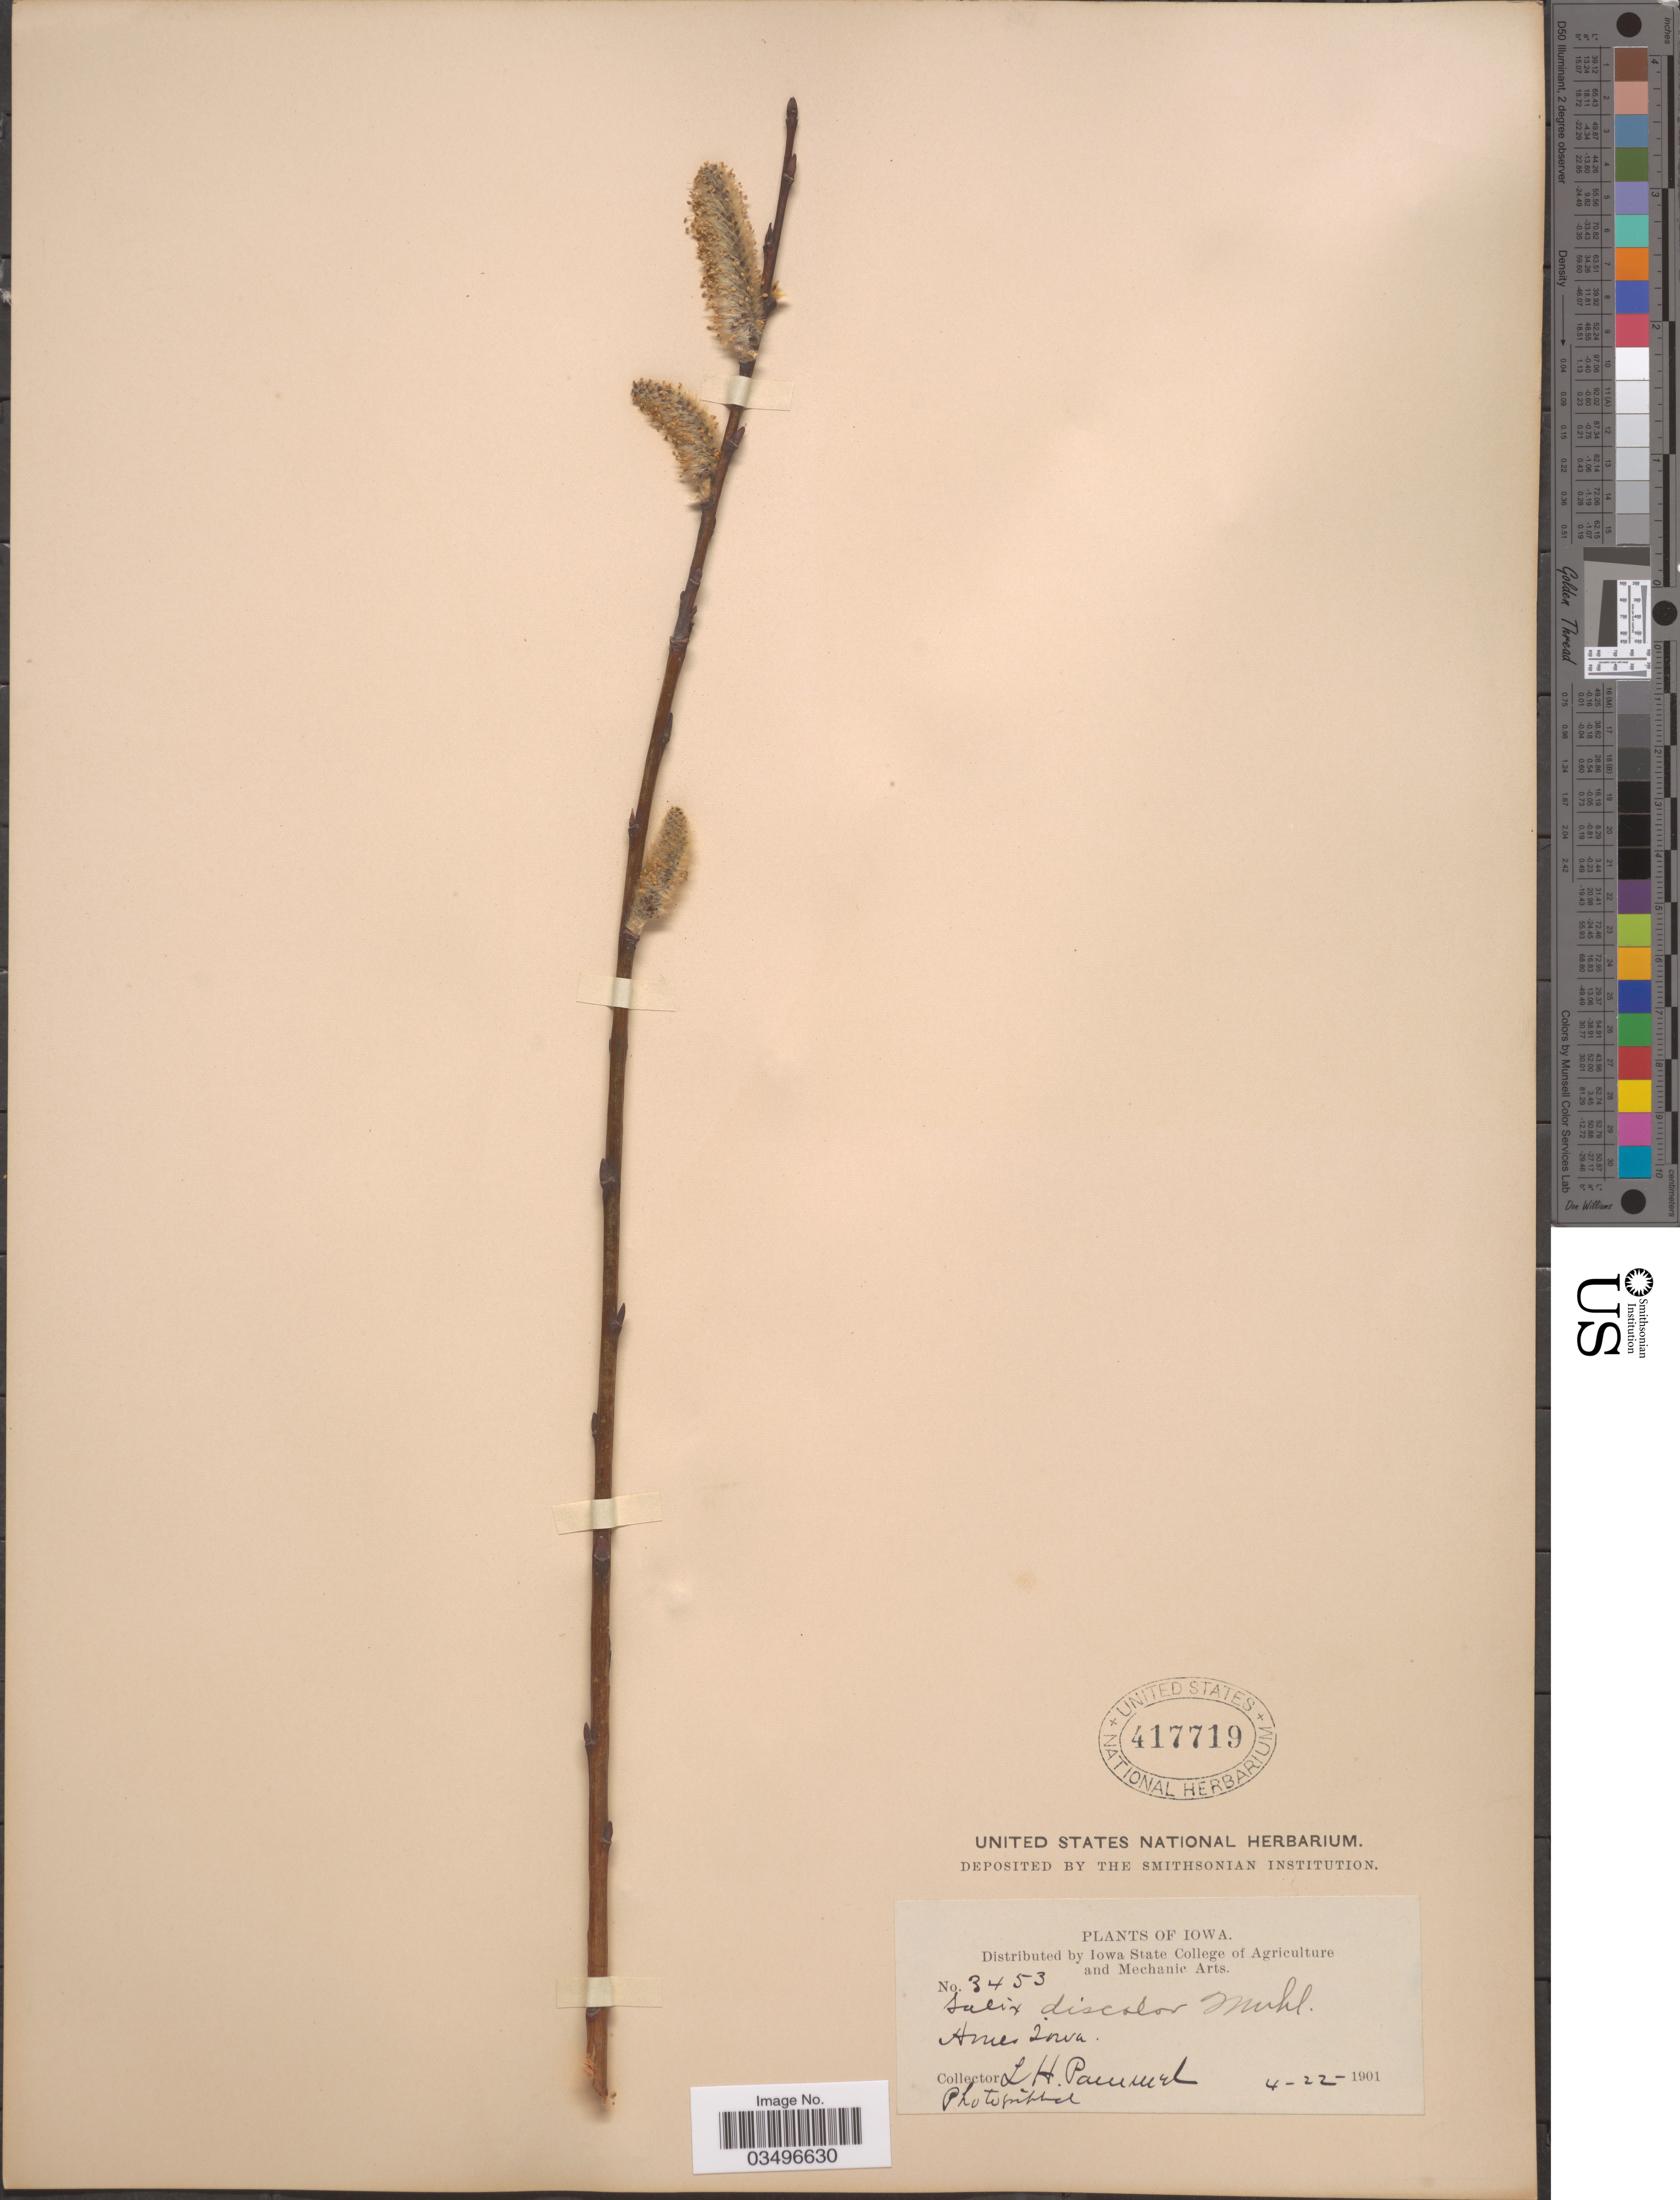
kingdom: Plantae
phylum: Tracheophyta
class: Magnoliopsida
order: Malpighiales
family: Salicaceae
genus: Salix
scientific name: Salix discolor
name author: Muhl.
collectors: L. Pammel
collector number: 3453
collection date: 1901-04-22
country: United States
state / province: Iowa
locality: Ames Iowa.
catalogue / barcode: US 417719